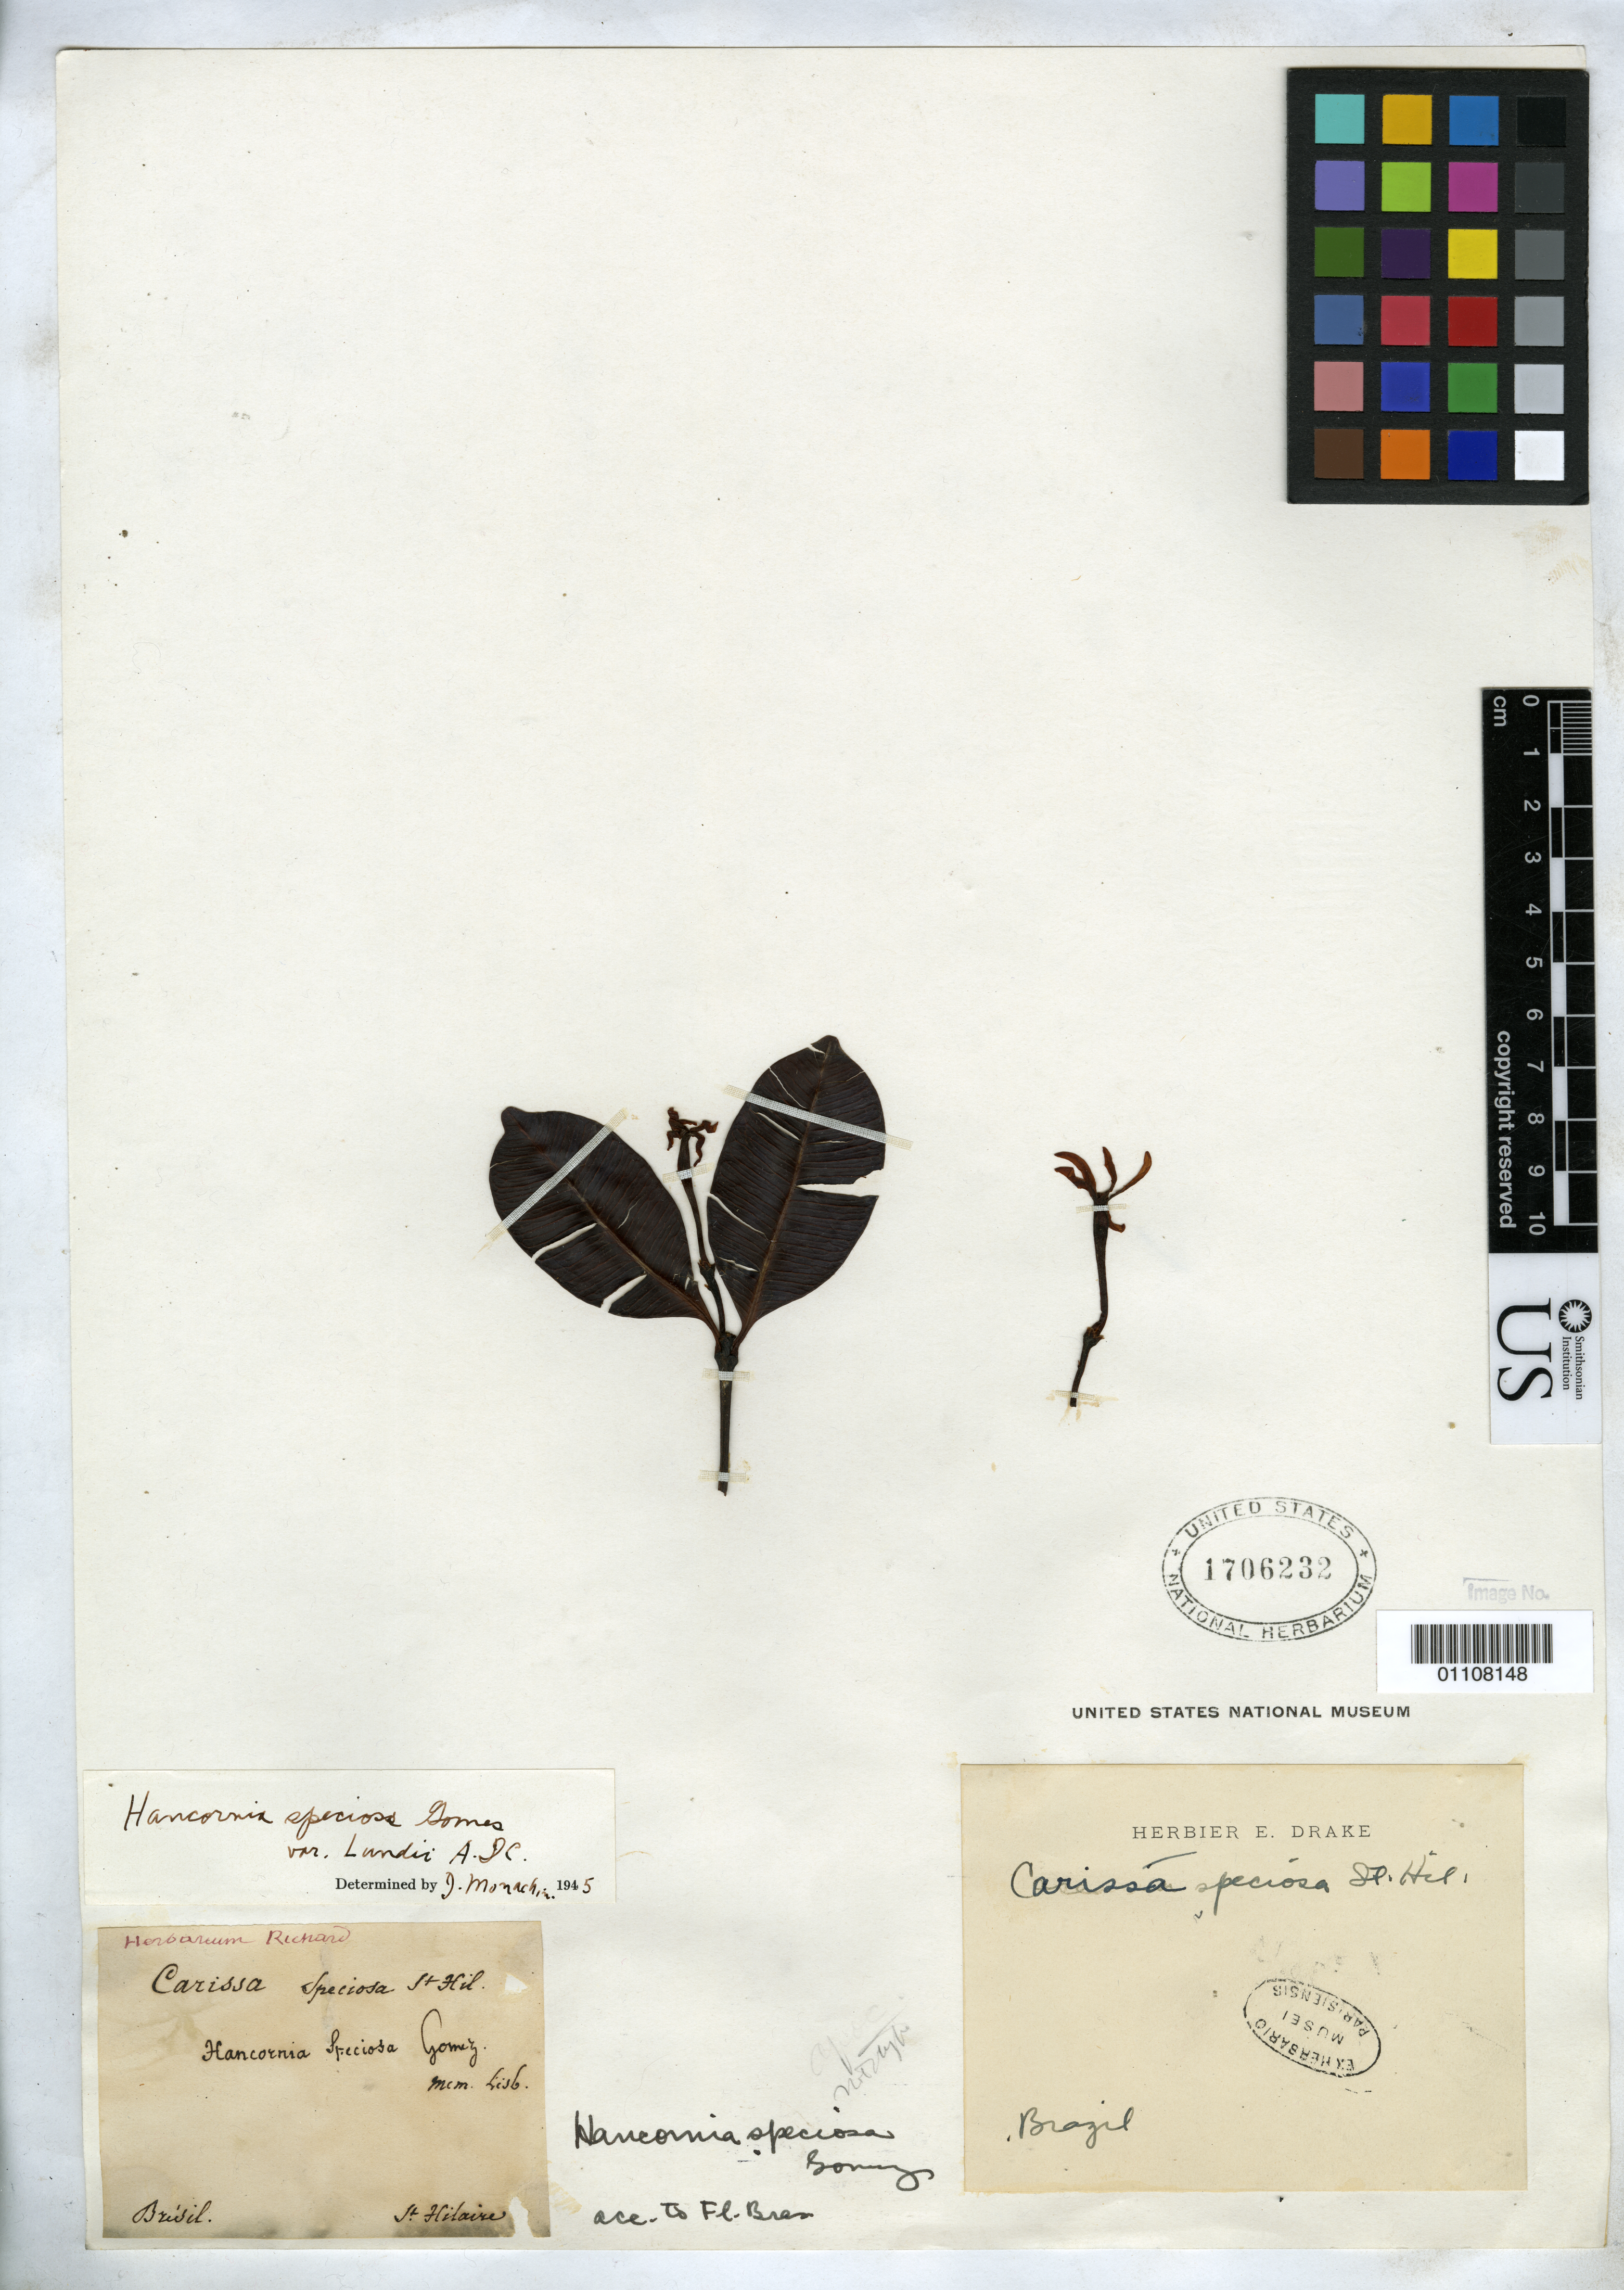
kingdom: Plantae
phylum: Tracheophyta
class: Magnoliopsida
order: Gentianales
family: Apocynaceae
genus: Hancornia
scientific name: Hancornia speciosa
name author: Gomes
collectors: A. F. C. P. de Saint-Hilaire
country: Brazil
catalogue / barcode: US 1706232